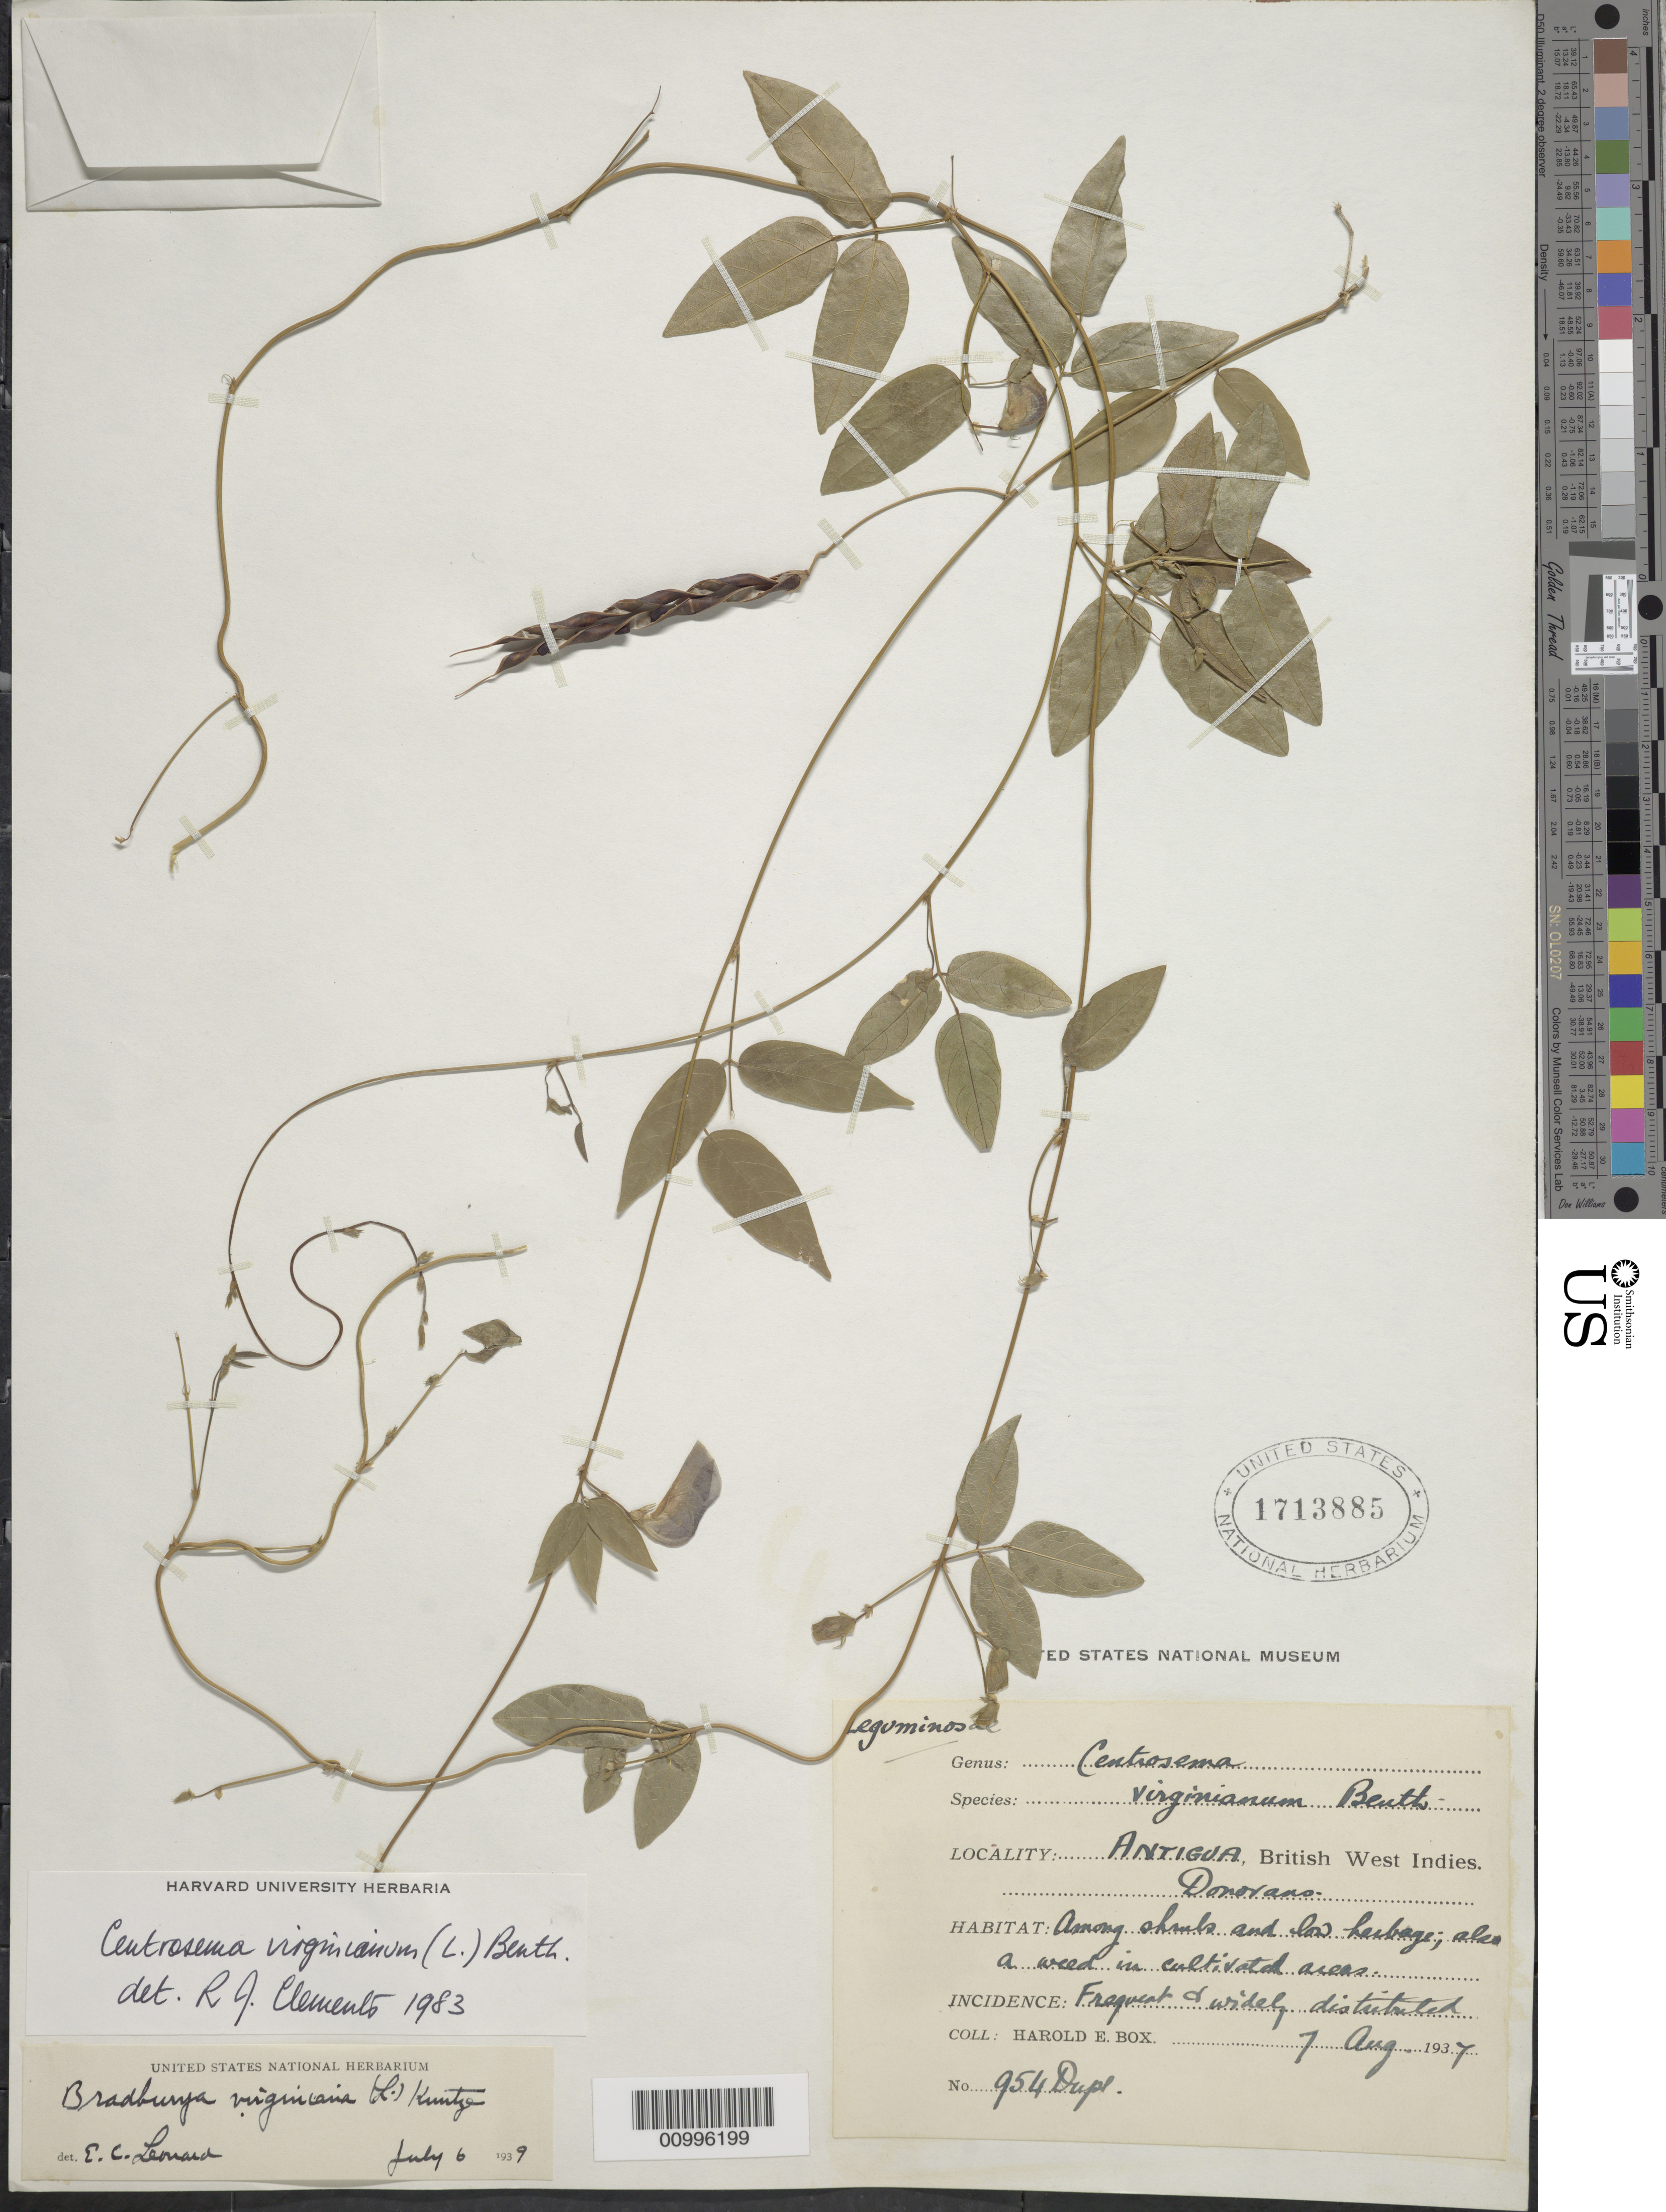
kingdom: Plantae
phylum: Tracheophyta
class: Magnoliopsida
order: Fabales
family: Fabaceae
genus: Centrosema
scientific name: Centrosema virginianum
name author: (L.) Benth.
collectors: H. E. Box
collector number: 954 Dupl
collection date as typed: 07 Aug 1937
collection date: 1937-08-07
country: Antigua and Barbuda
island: Antigua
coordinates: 0 N, 0 E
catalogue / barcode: US 1713885